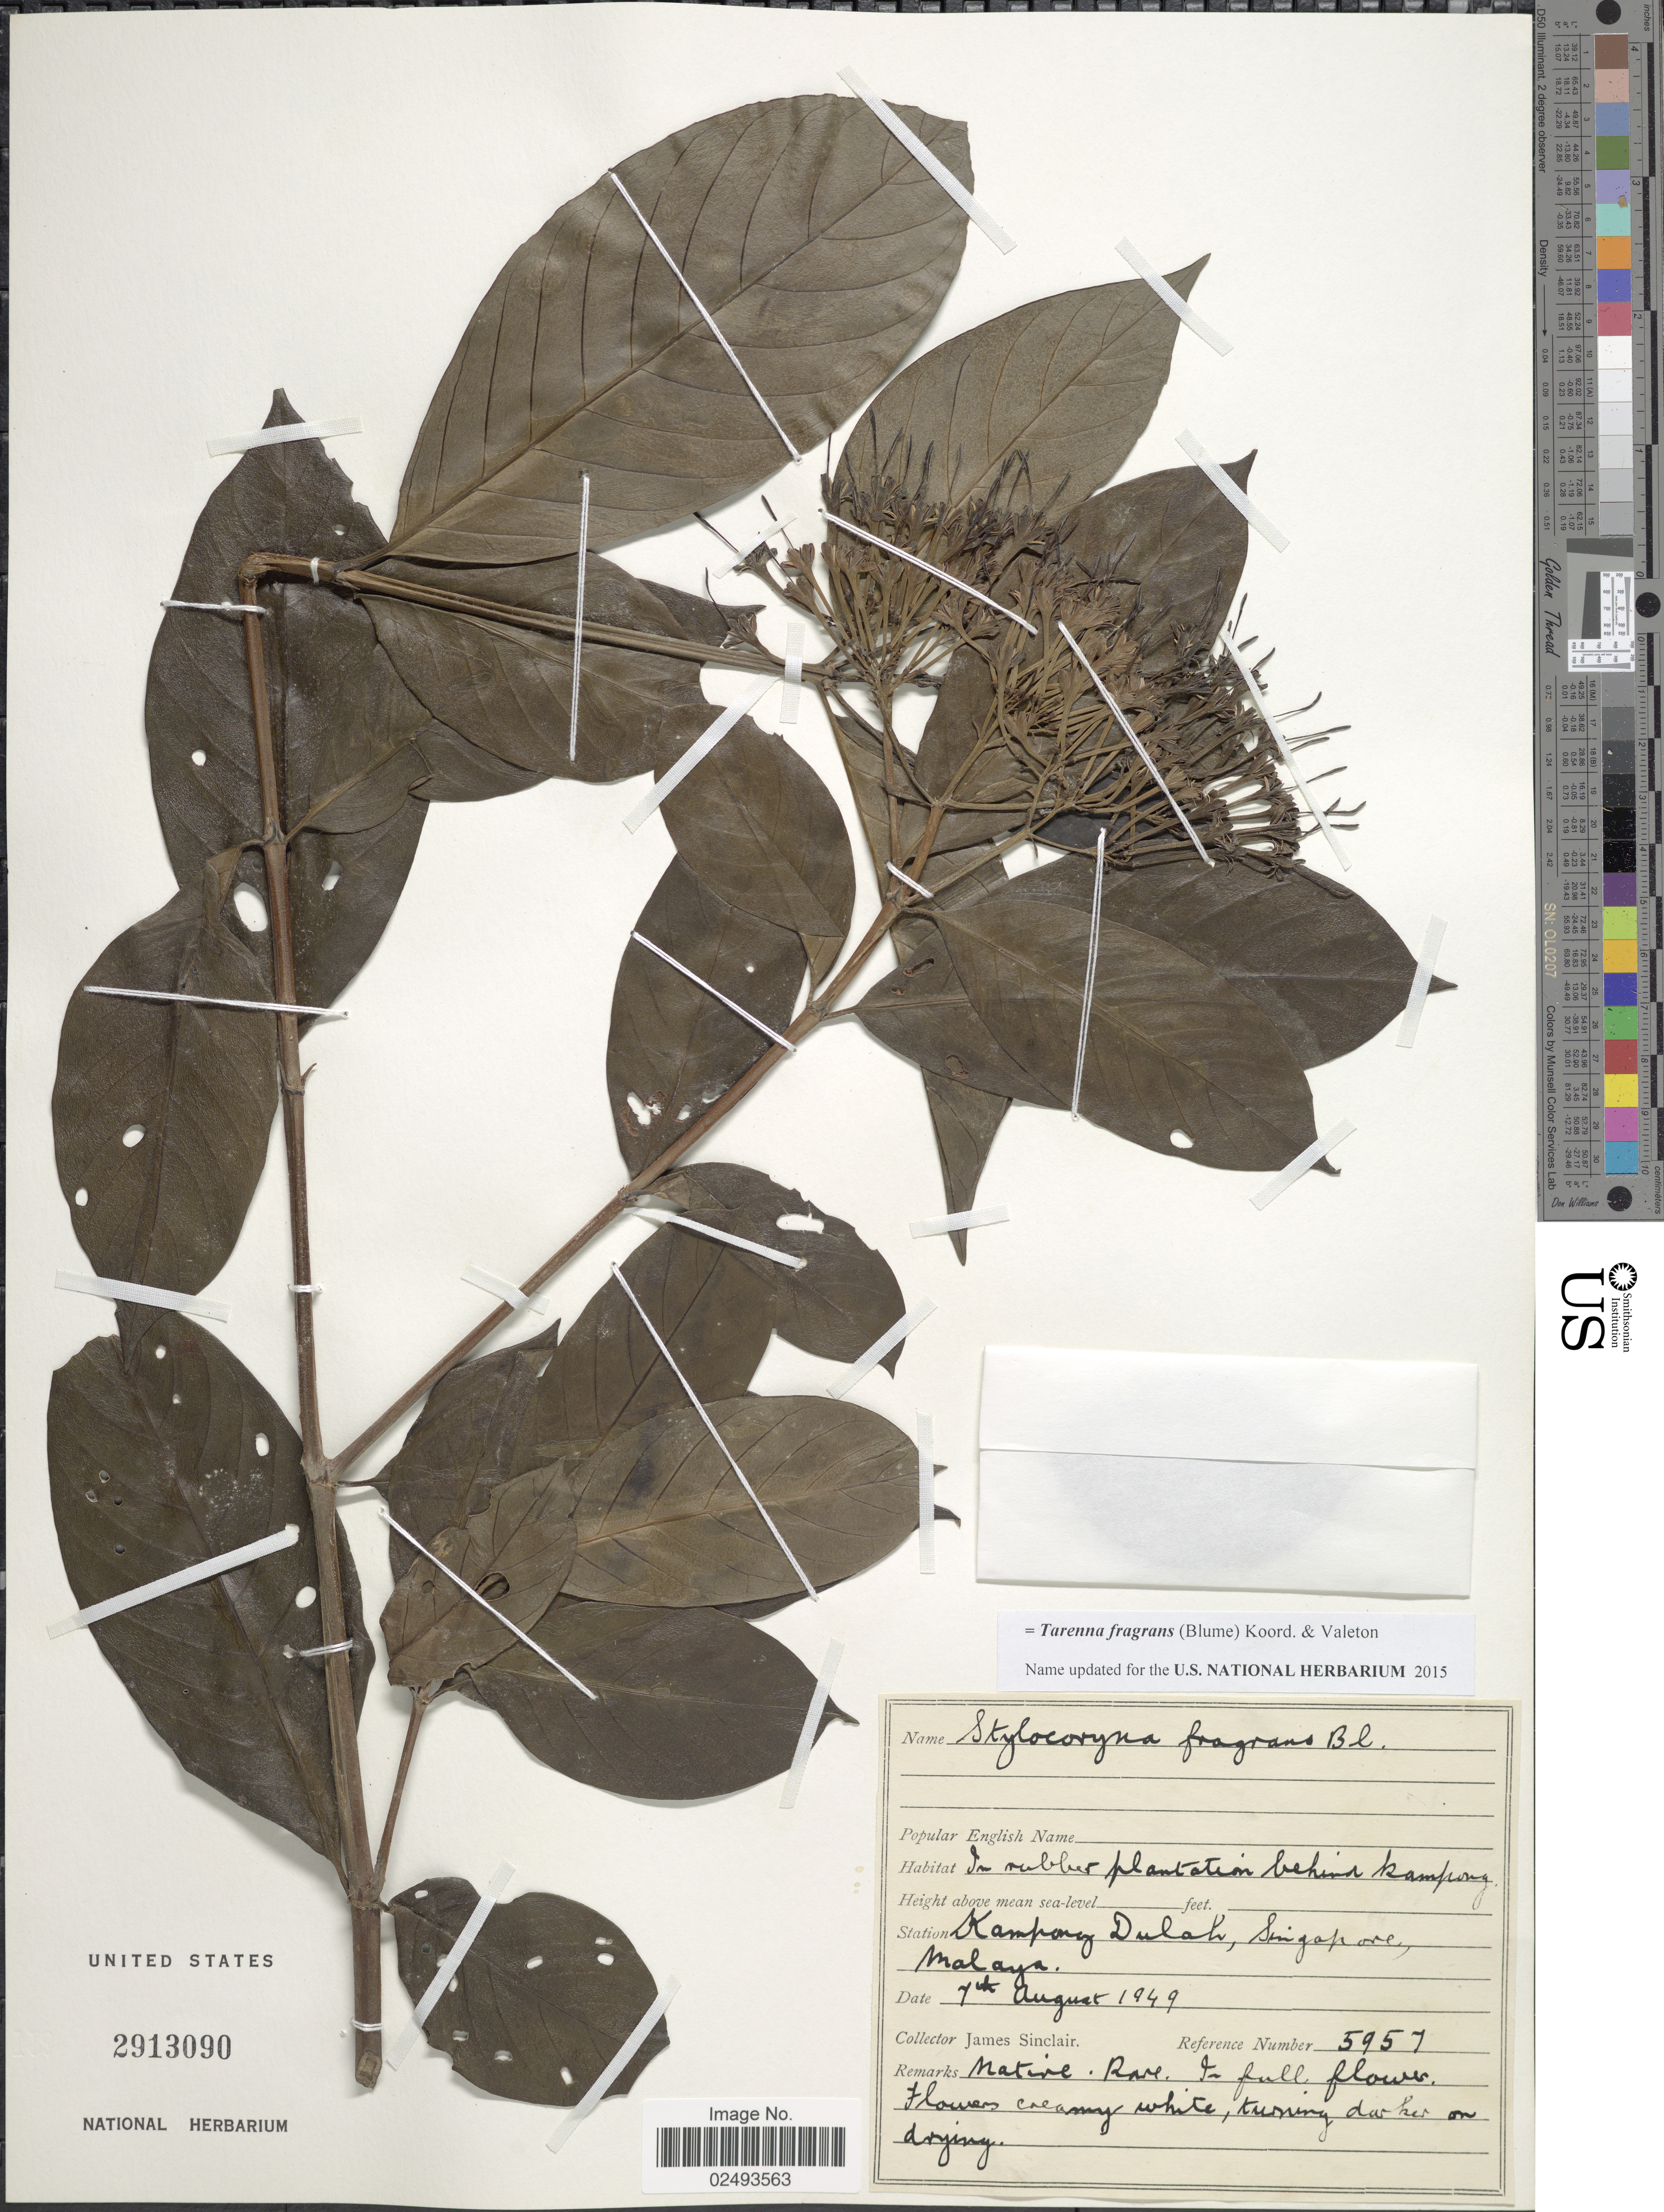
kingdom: Plantae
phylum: Tracheophyta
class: Magnoliopsida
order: Gentianales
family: Rubiaceae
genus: Tarenna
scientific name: Tarenna fragrans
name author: (Blume) Koord. & Valeton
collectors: J. Sinclair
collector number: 5957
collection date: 1949-08-07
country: Singapore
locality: Kampong Dulah, Malaya, in ruber plantation behind kampong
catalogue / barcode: US 2913090